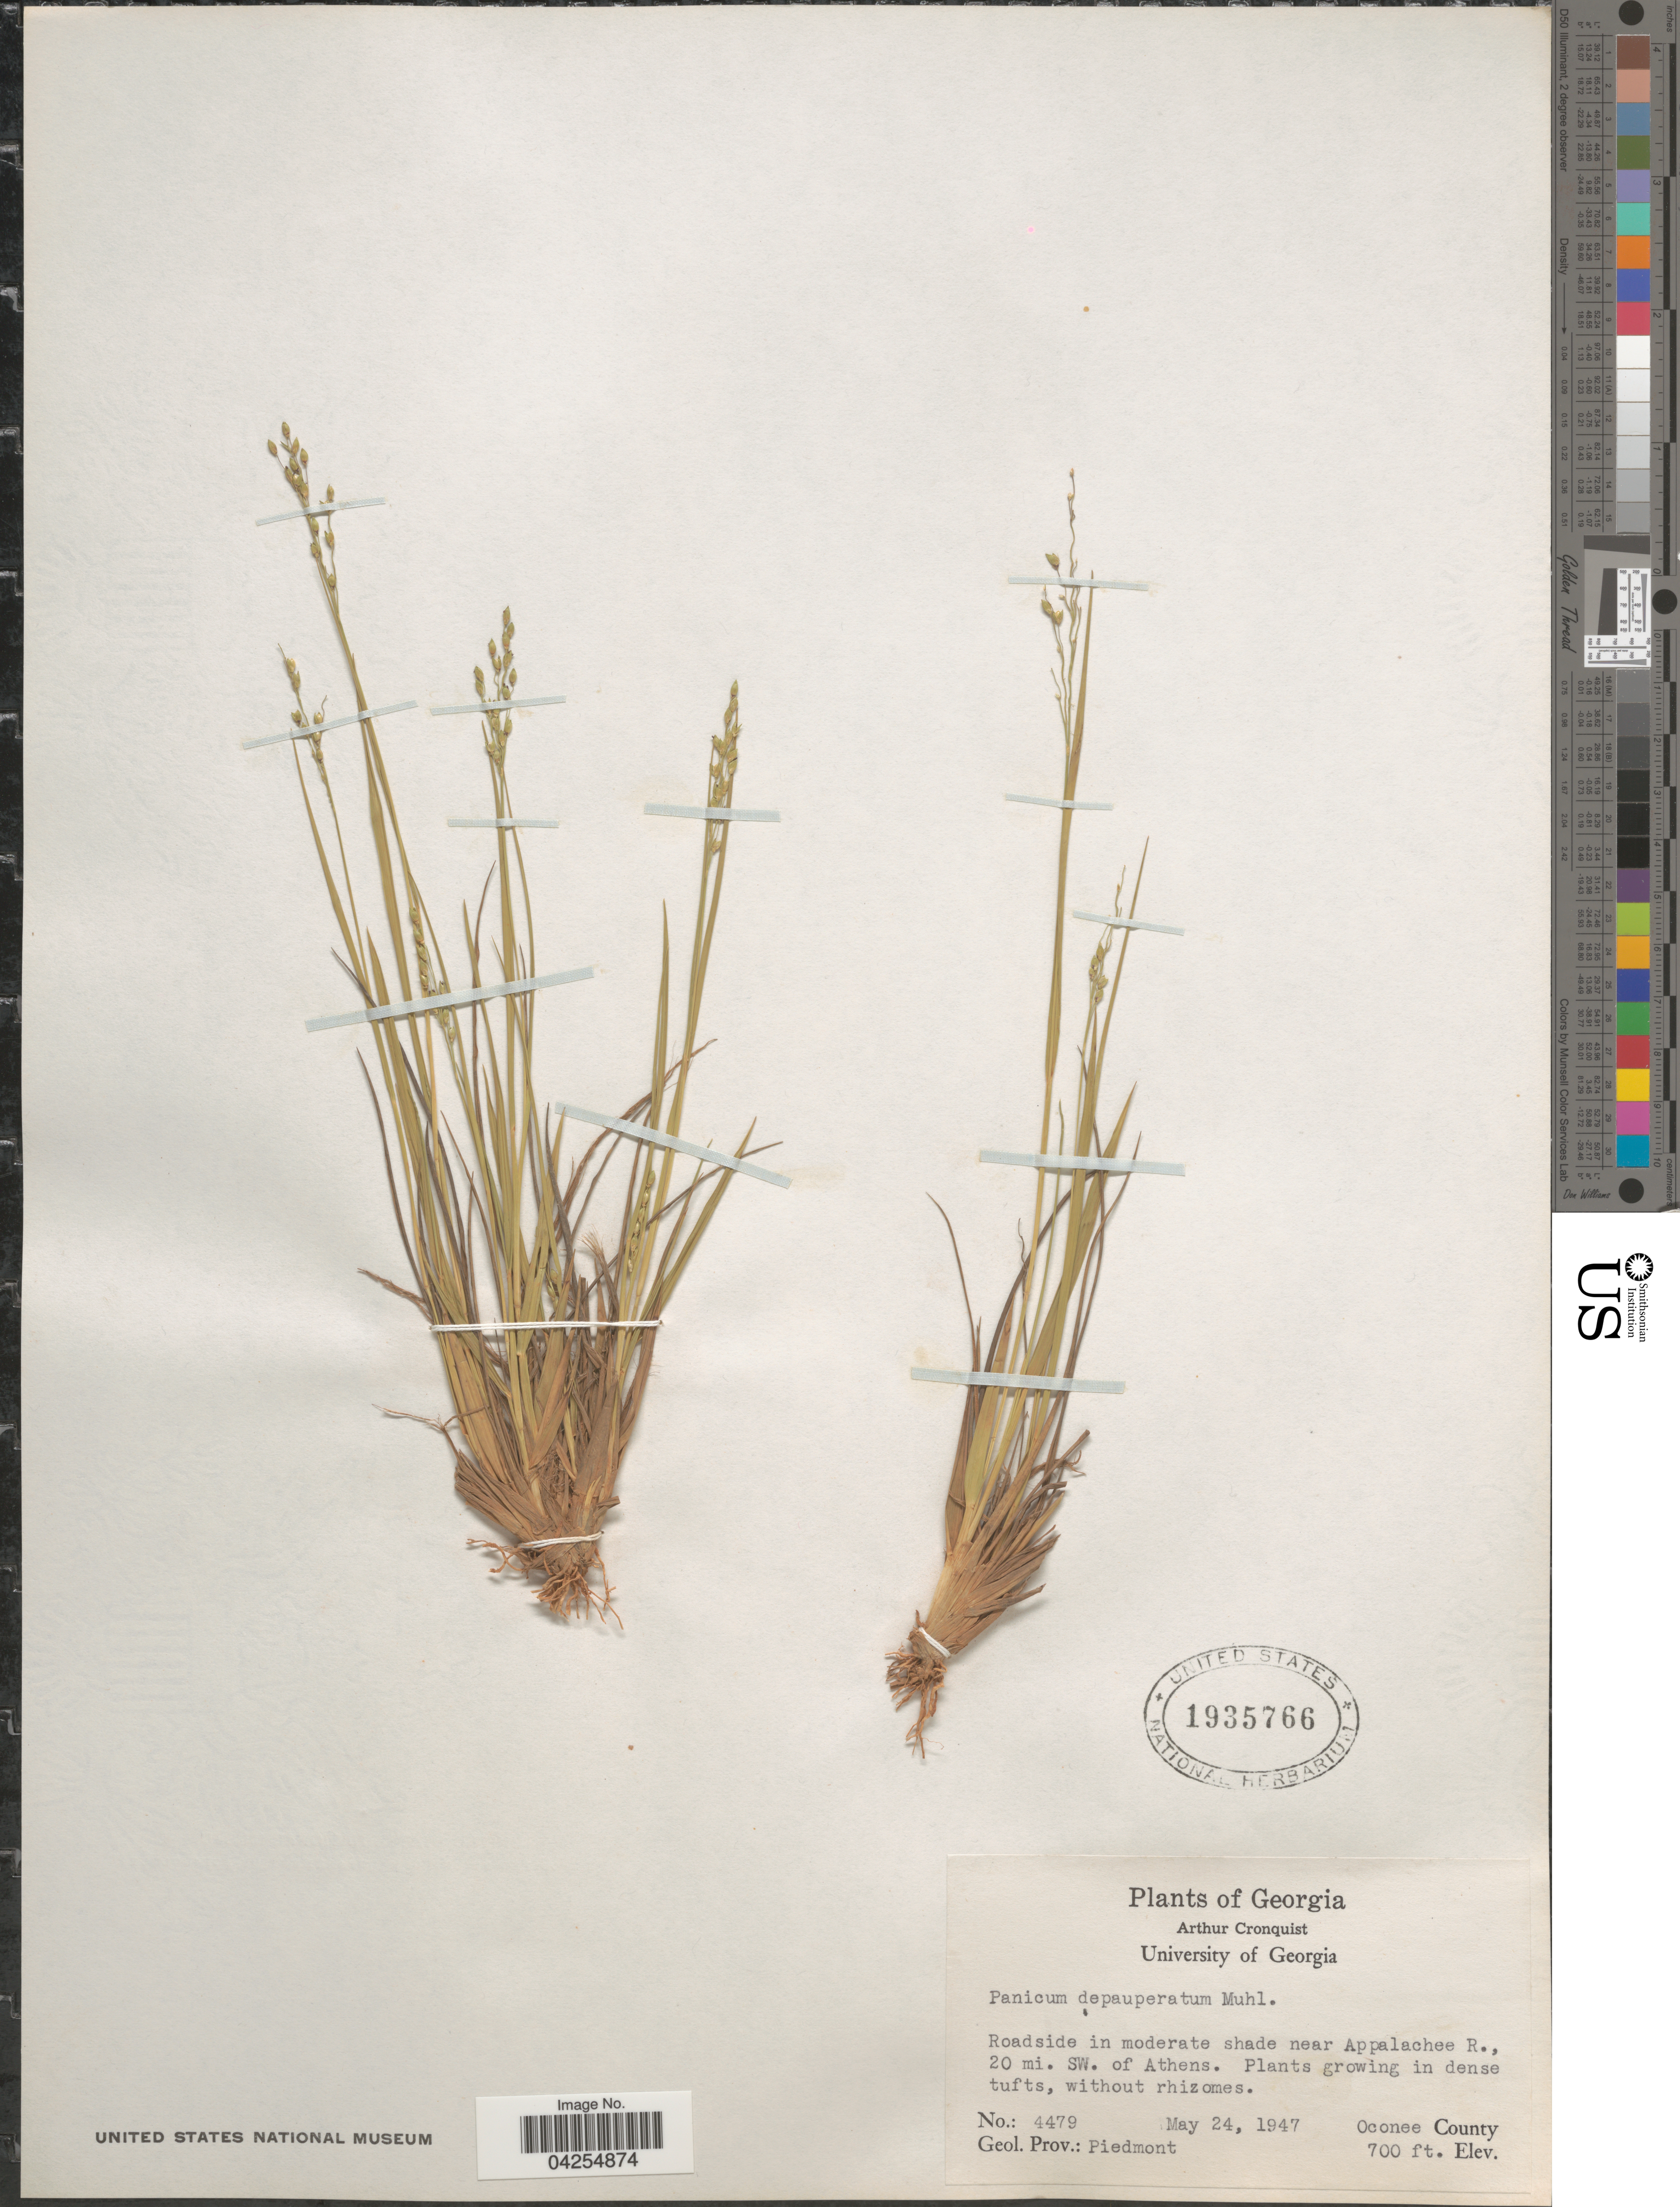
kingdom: Plantae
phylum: Tracheophyta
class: Liliopsida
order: Poales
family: Poaceae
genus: Dichanthelium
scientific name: Dichanthelium depauperatum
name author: (Muhl.) Gould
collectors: A. J. Cronquist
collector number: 4479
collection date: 1947-05-24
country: United States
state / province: Georgia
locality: Roadside in moderate shade near Appalachee R., 20 mi. SW. of Athens. Oconee County. Geol. Prov.: Piedmont.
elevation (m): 213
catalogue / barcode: US 1935766